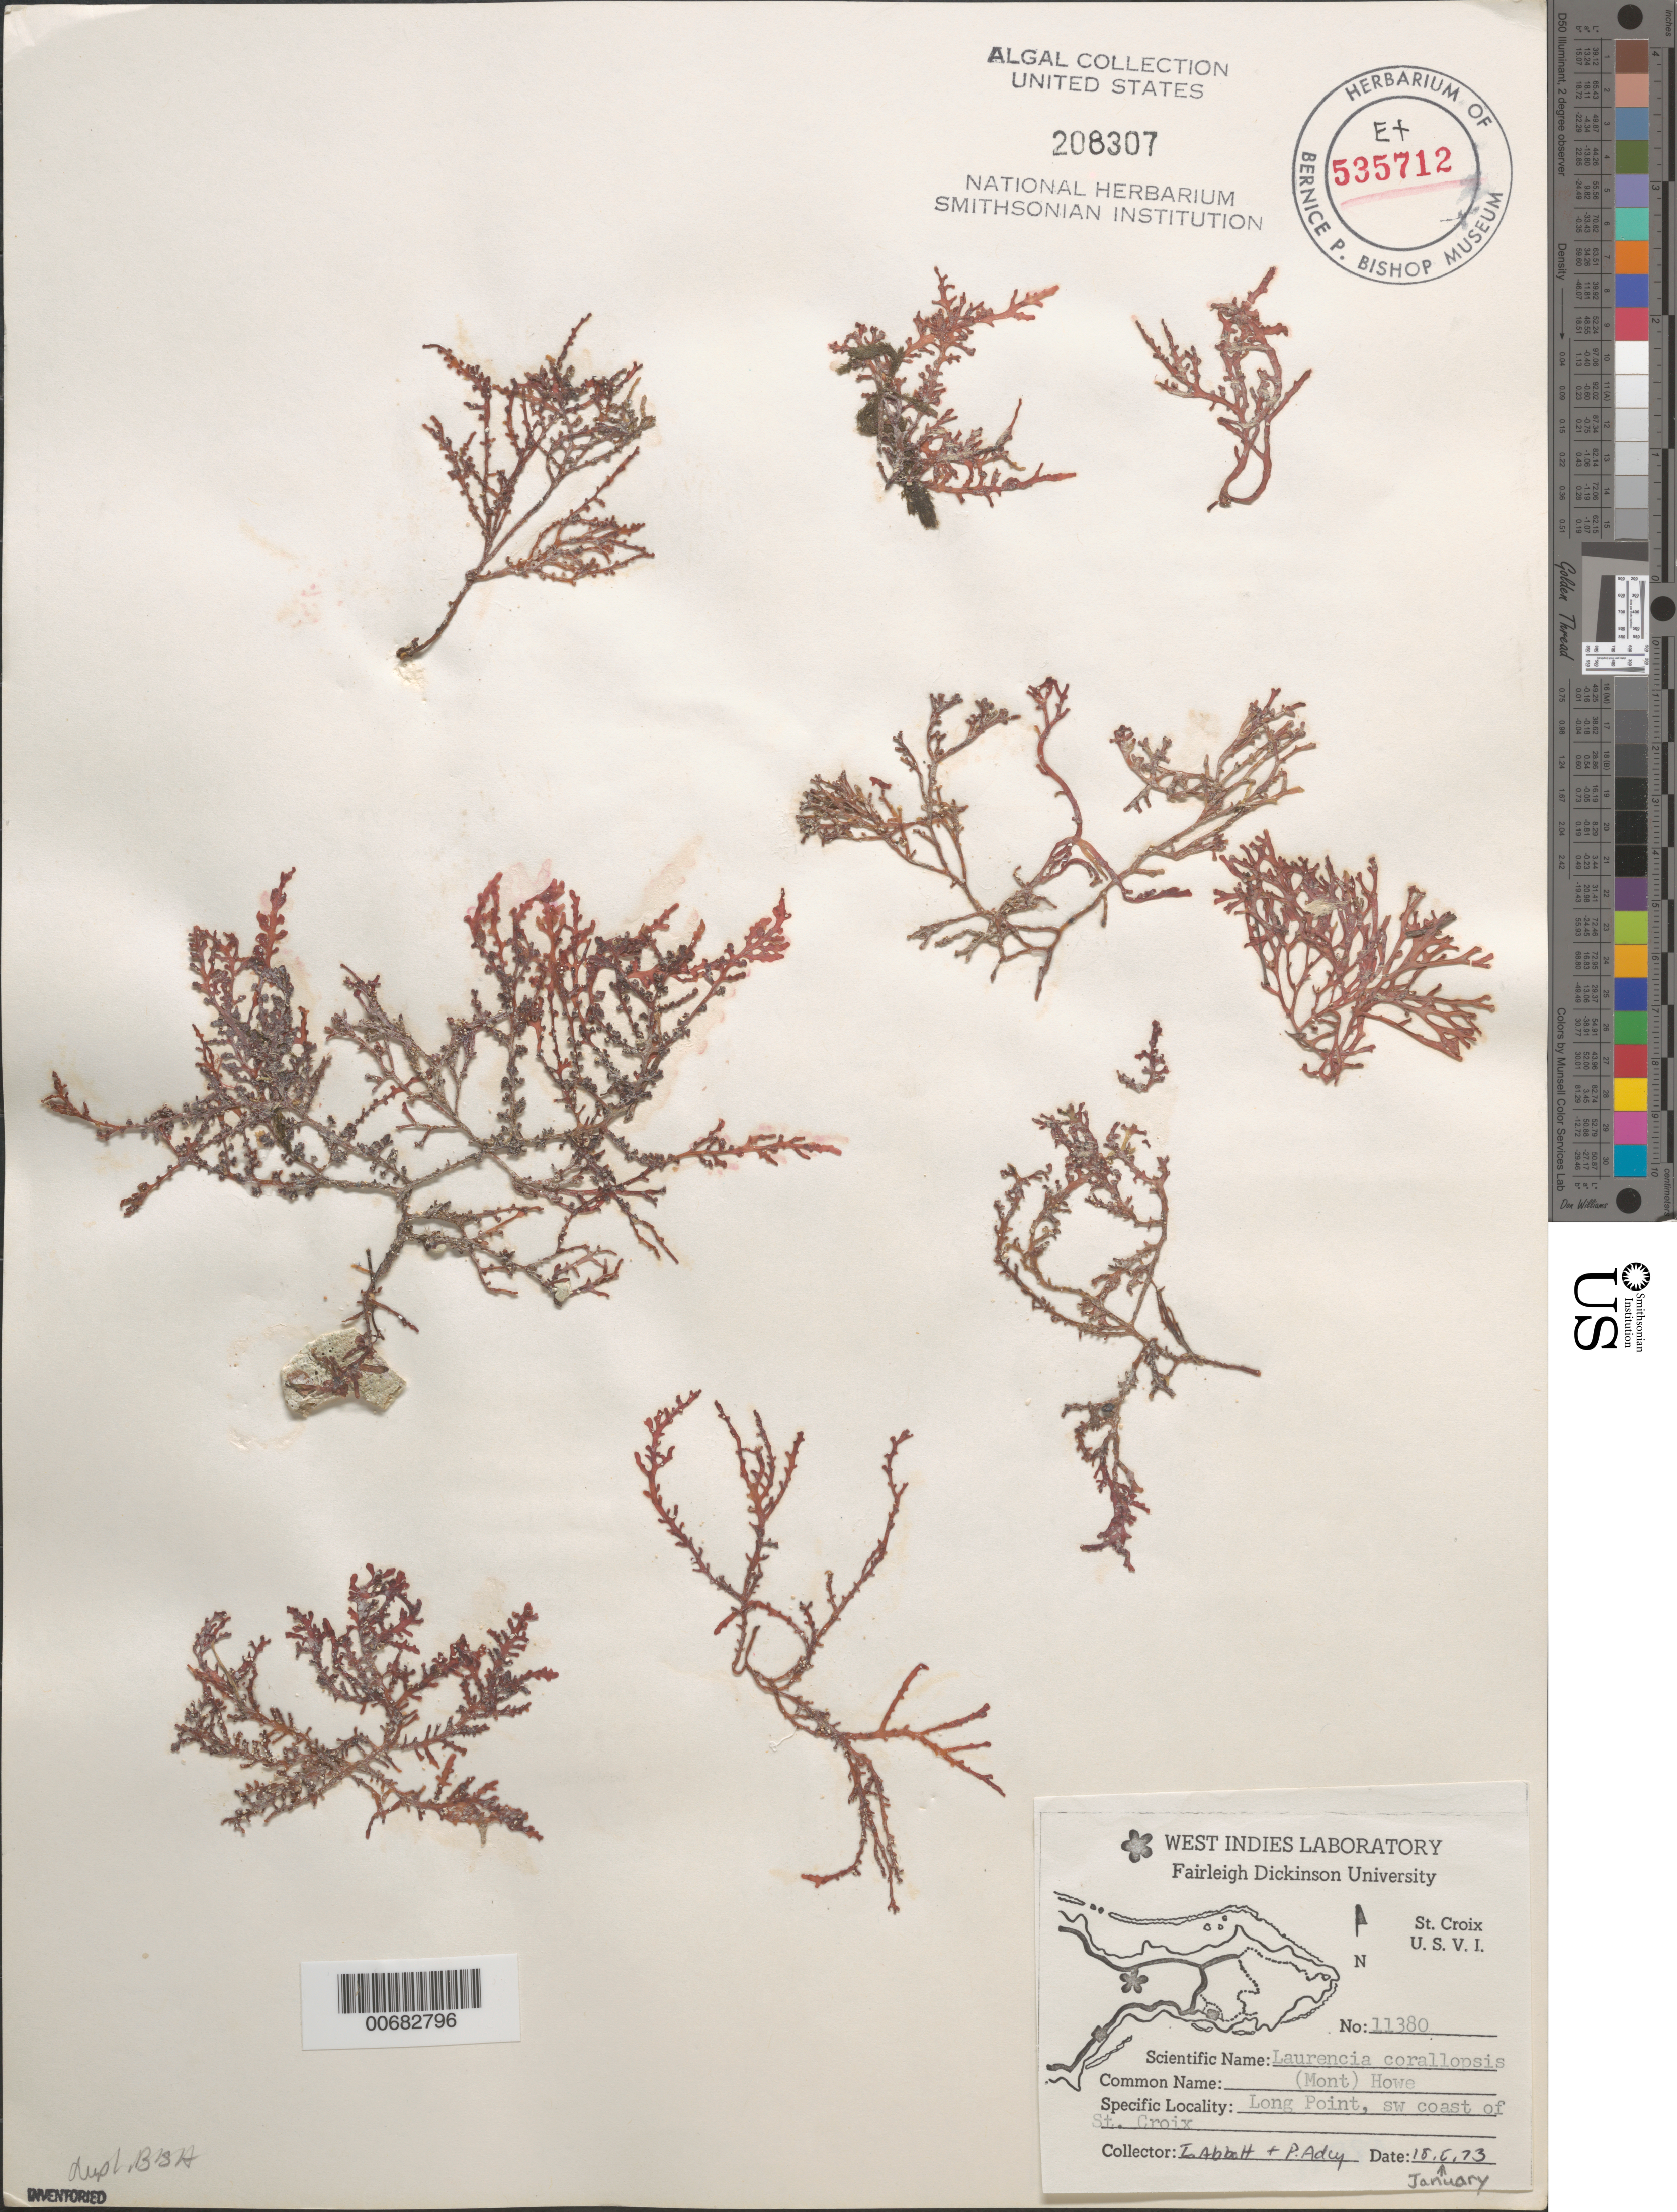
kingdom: Plantae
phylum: Rhodophyta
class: Florideophyceae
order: Ceramiales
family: Rhodomelaceae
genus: Palisada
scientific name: Palisada corallopsis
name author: (Montagne) Sentíes et al.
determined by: Algae name updating Project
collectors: I. A. Abbott & P. J. Adey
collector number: IAA 11380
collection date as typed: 18 Jan 1973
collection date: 1973-01-18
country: U.S. Virgin Islands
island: St. Croix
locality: Long Point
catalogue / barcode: US 208307